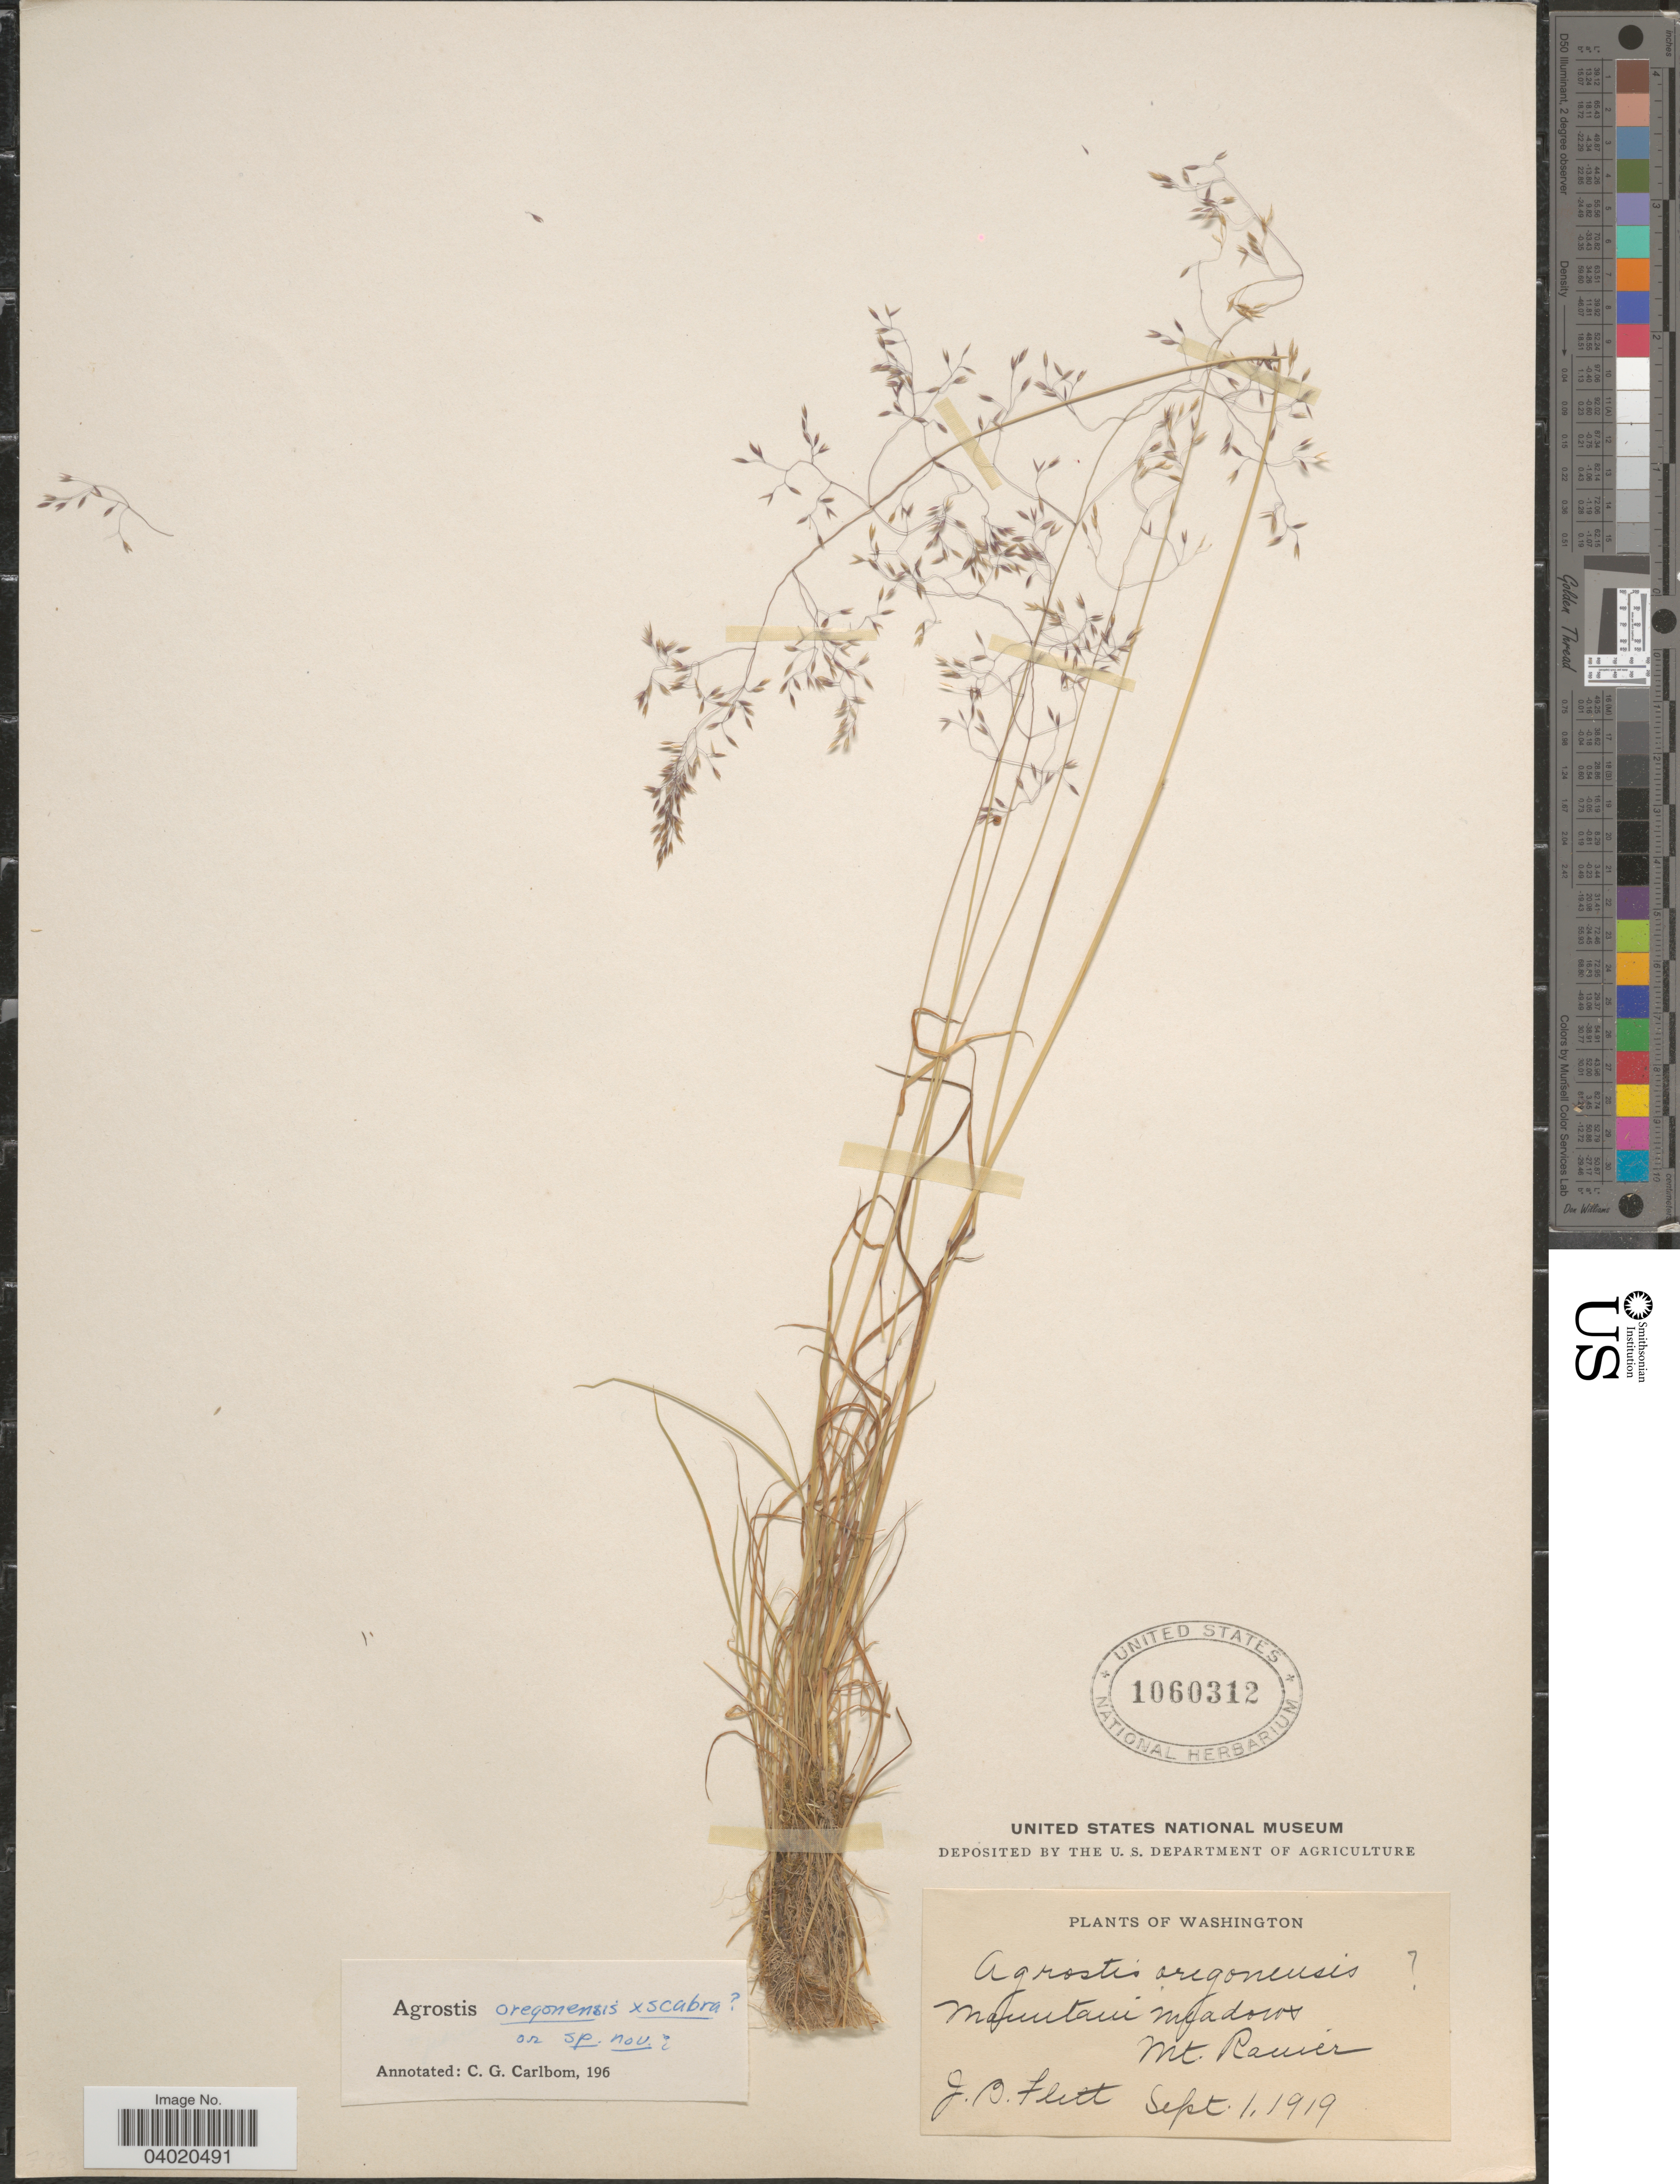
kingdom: Plantae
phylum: Tracheophyta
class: Liliopsida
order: Poales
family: Poaceae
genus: Agrostis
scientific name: Agrostis oregonensis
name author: Vasey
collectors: J. Flett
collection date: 1919-09-01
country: United States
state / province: Washington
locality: Mountain meadows. Mt. Rainier.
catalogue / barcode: US 1060312